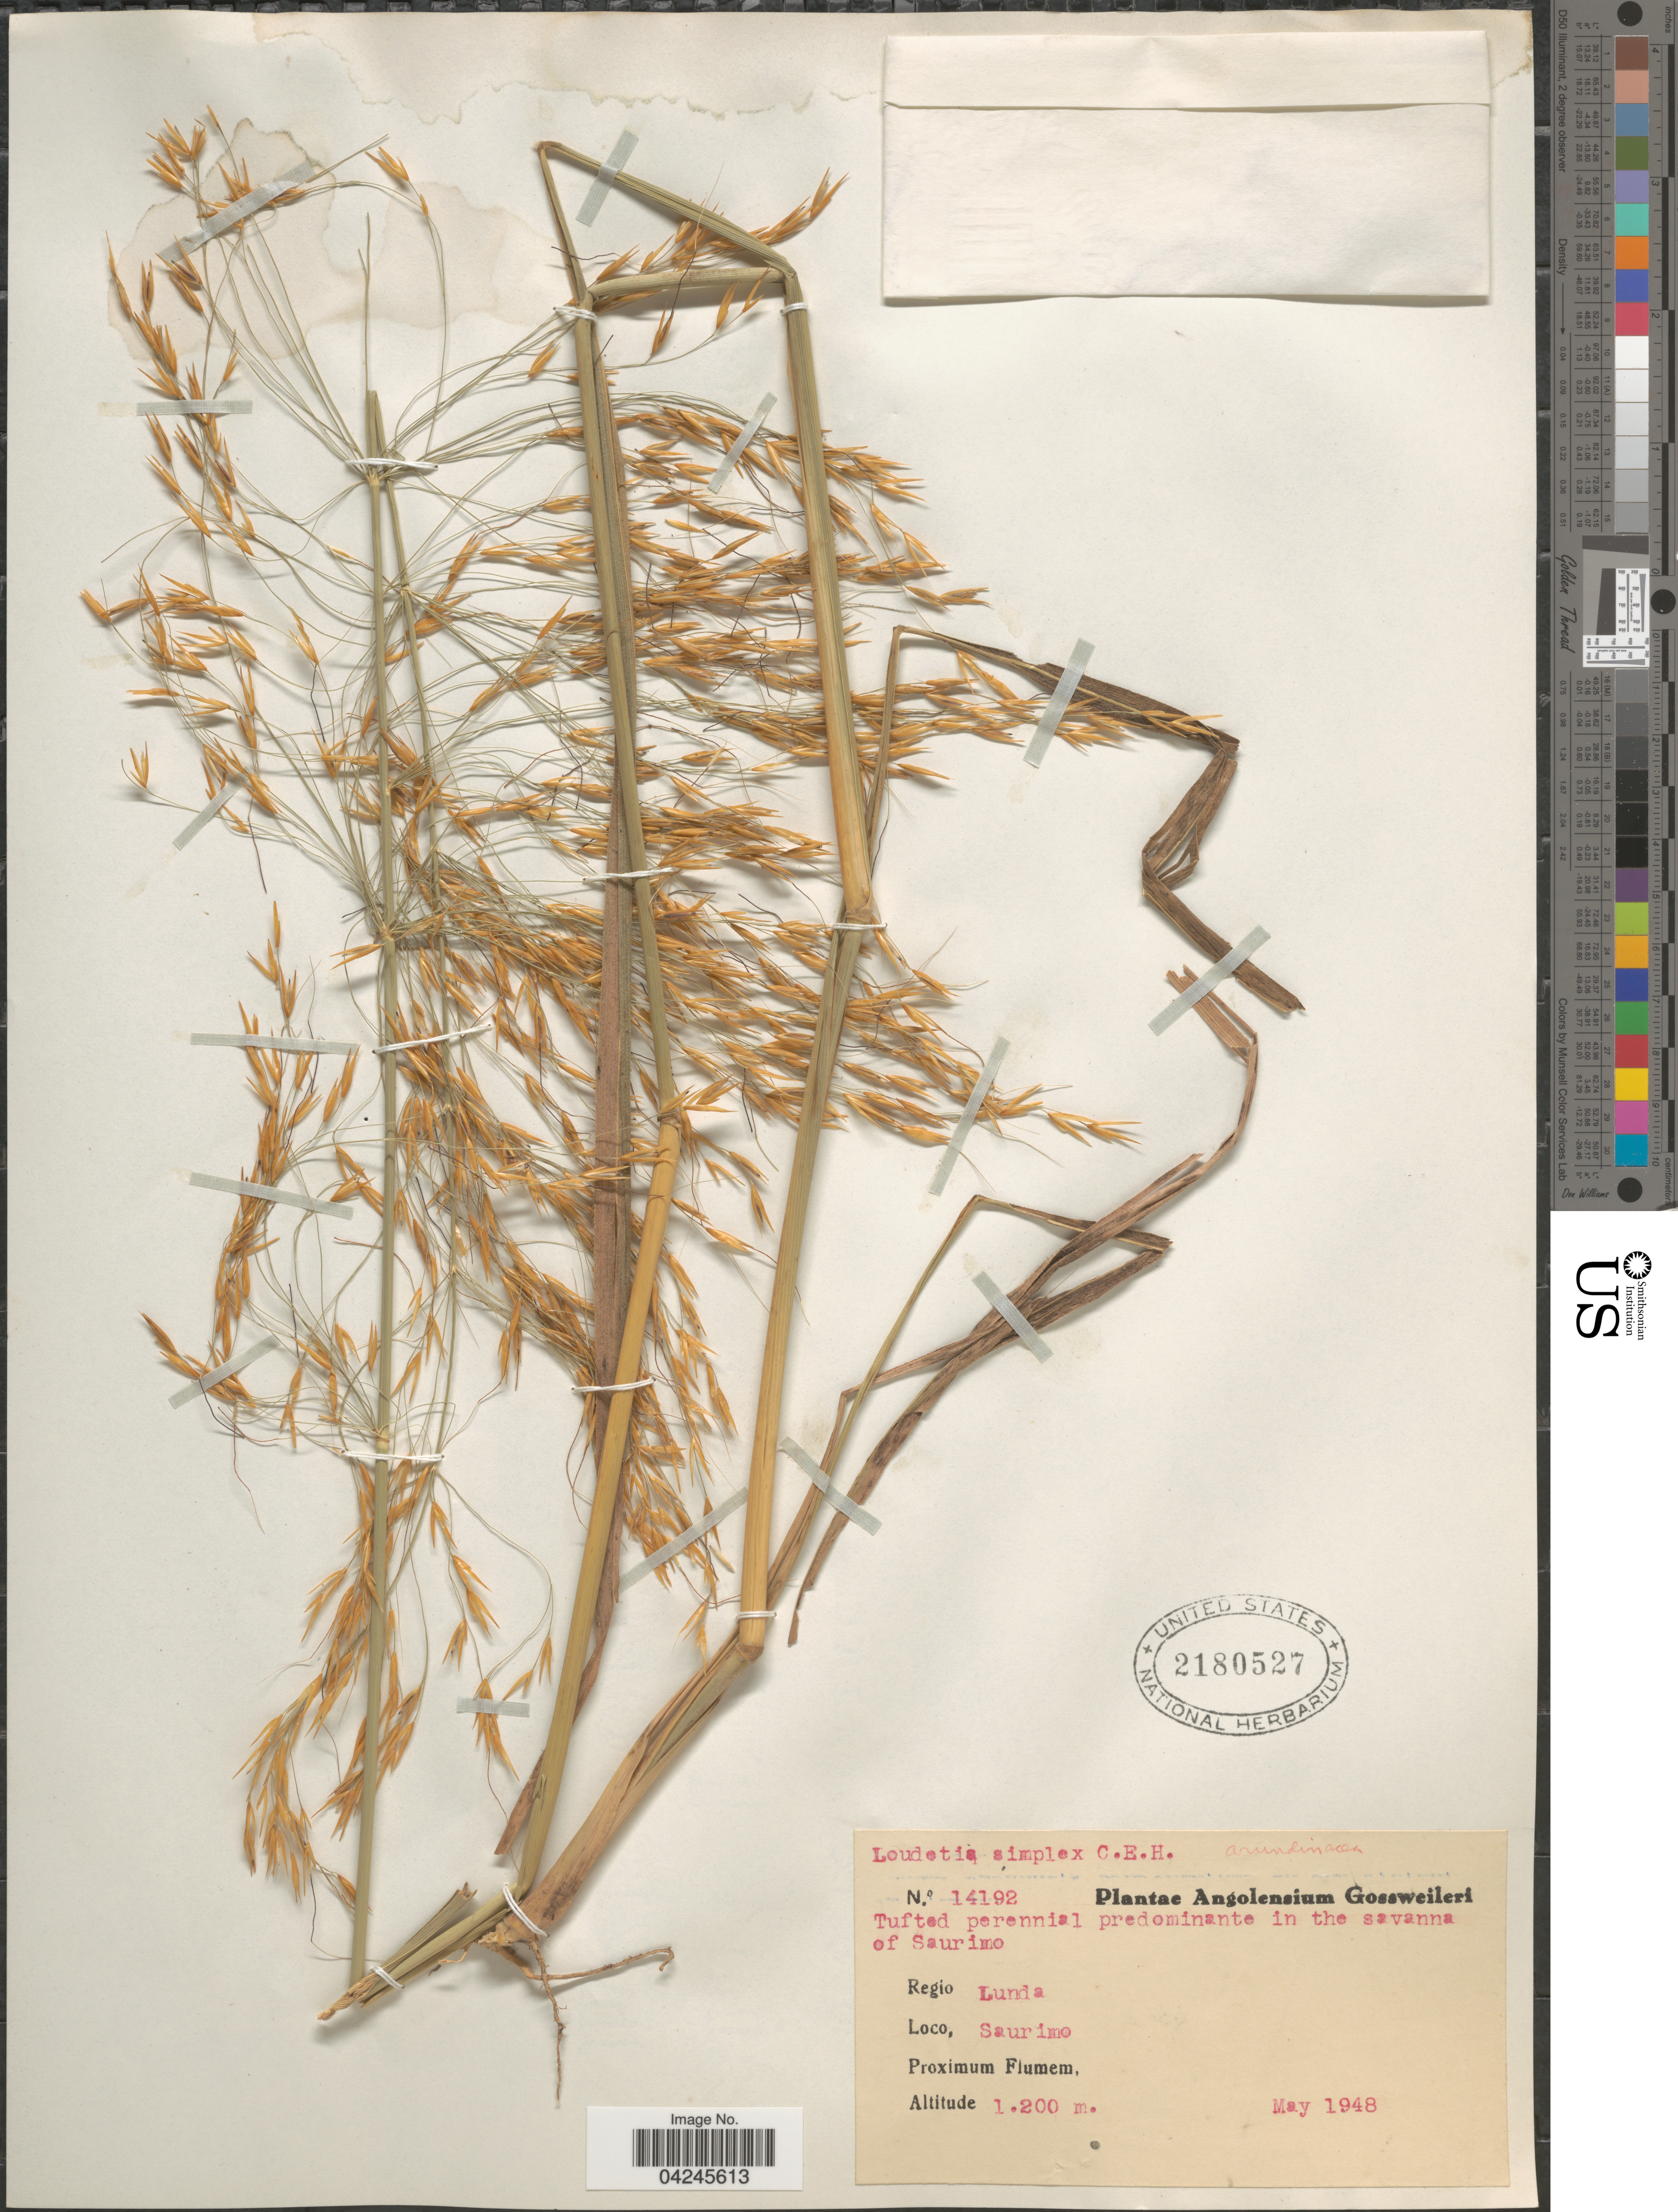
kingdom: Plantae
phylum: Tracheophyta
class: Liliopsida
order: Poales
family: Poaceae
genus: Loudetia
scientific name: Loudetia arundinacea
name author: (Hochst. ex A. Rich.) Steud.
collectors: -. Gossweiler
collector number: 14192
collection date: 1948-05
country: Angola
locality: Regio, Lunda. Saurimo.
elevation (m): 1200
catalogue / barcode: US 2180527